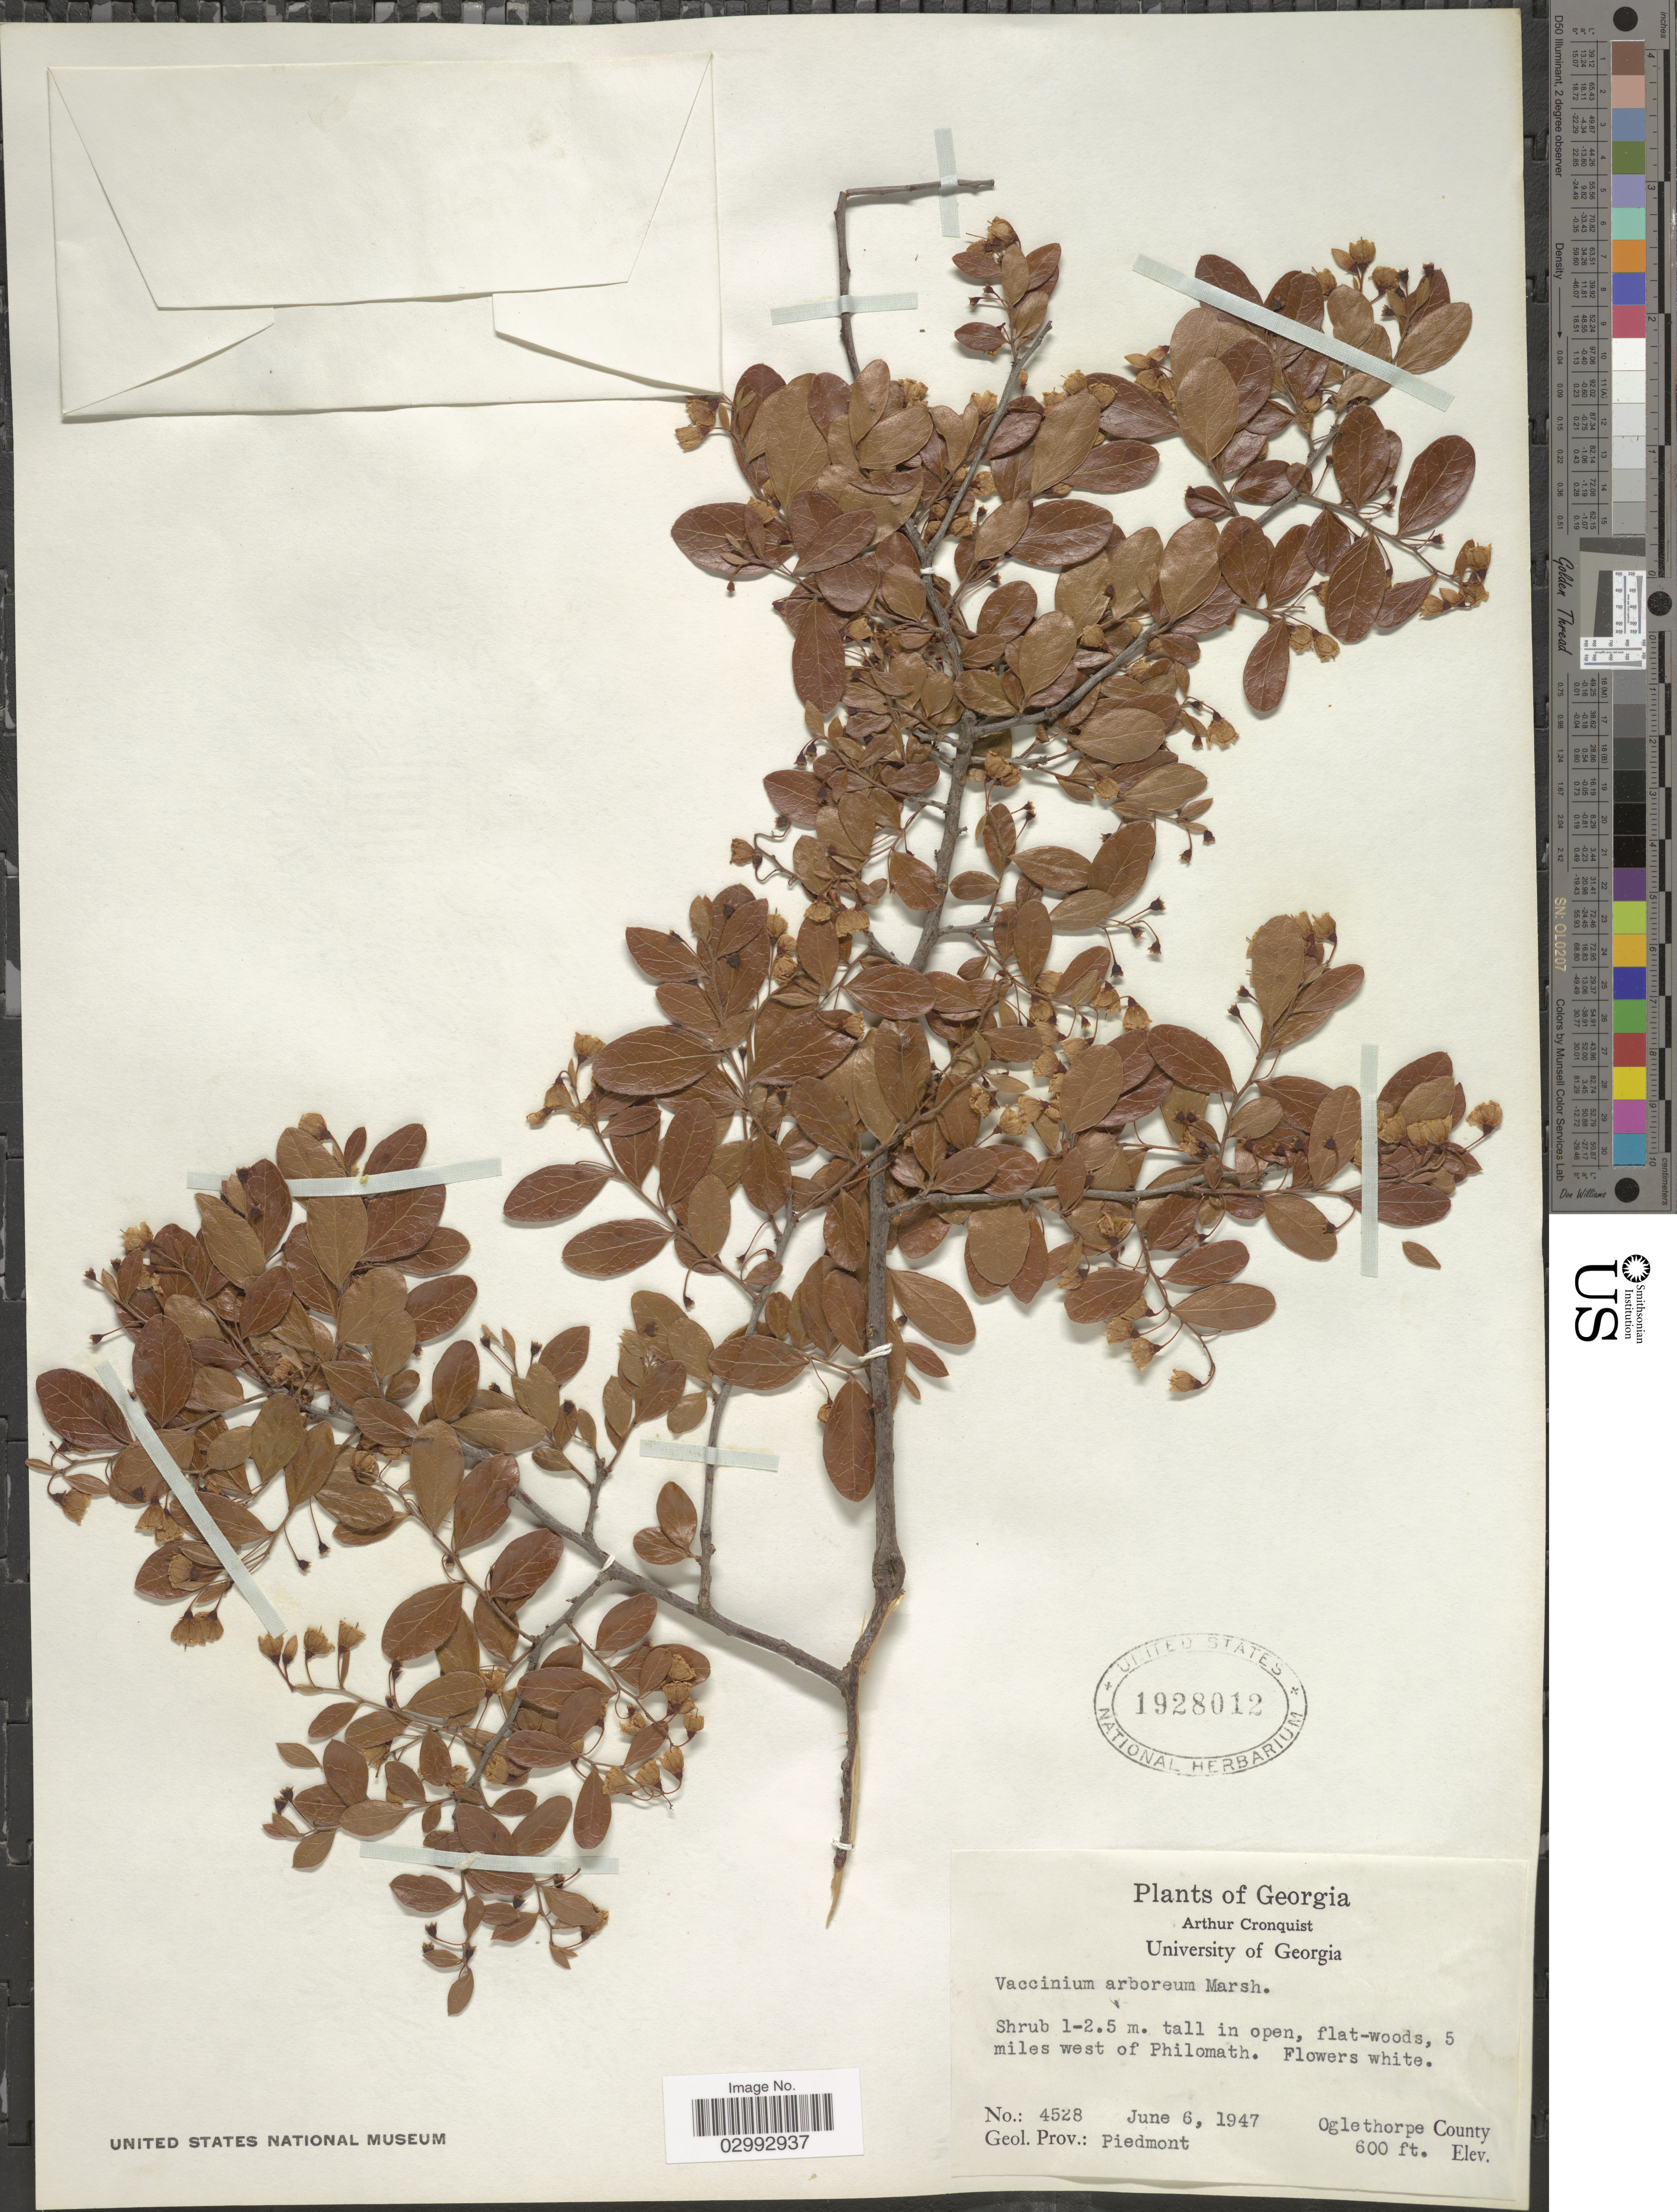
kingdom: Plantae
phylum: Tracheophyta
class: Magnoliopsida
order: Ericales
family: Ericaceae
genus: Batodendron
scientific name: Batodendron arboreum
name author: Nutt.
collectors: A. J. Cronquist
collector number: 4528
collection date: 1947-06-06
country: United States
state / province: Georgia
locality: Flat-woods, 5 miles west of Philomath. Oglethorpe County. Geol. Prov.: Piedmont.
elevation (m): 183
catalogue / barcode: US 1928012